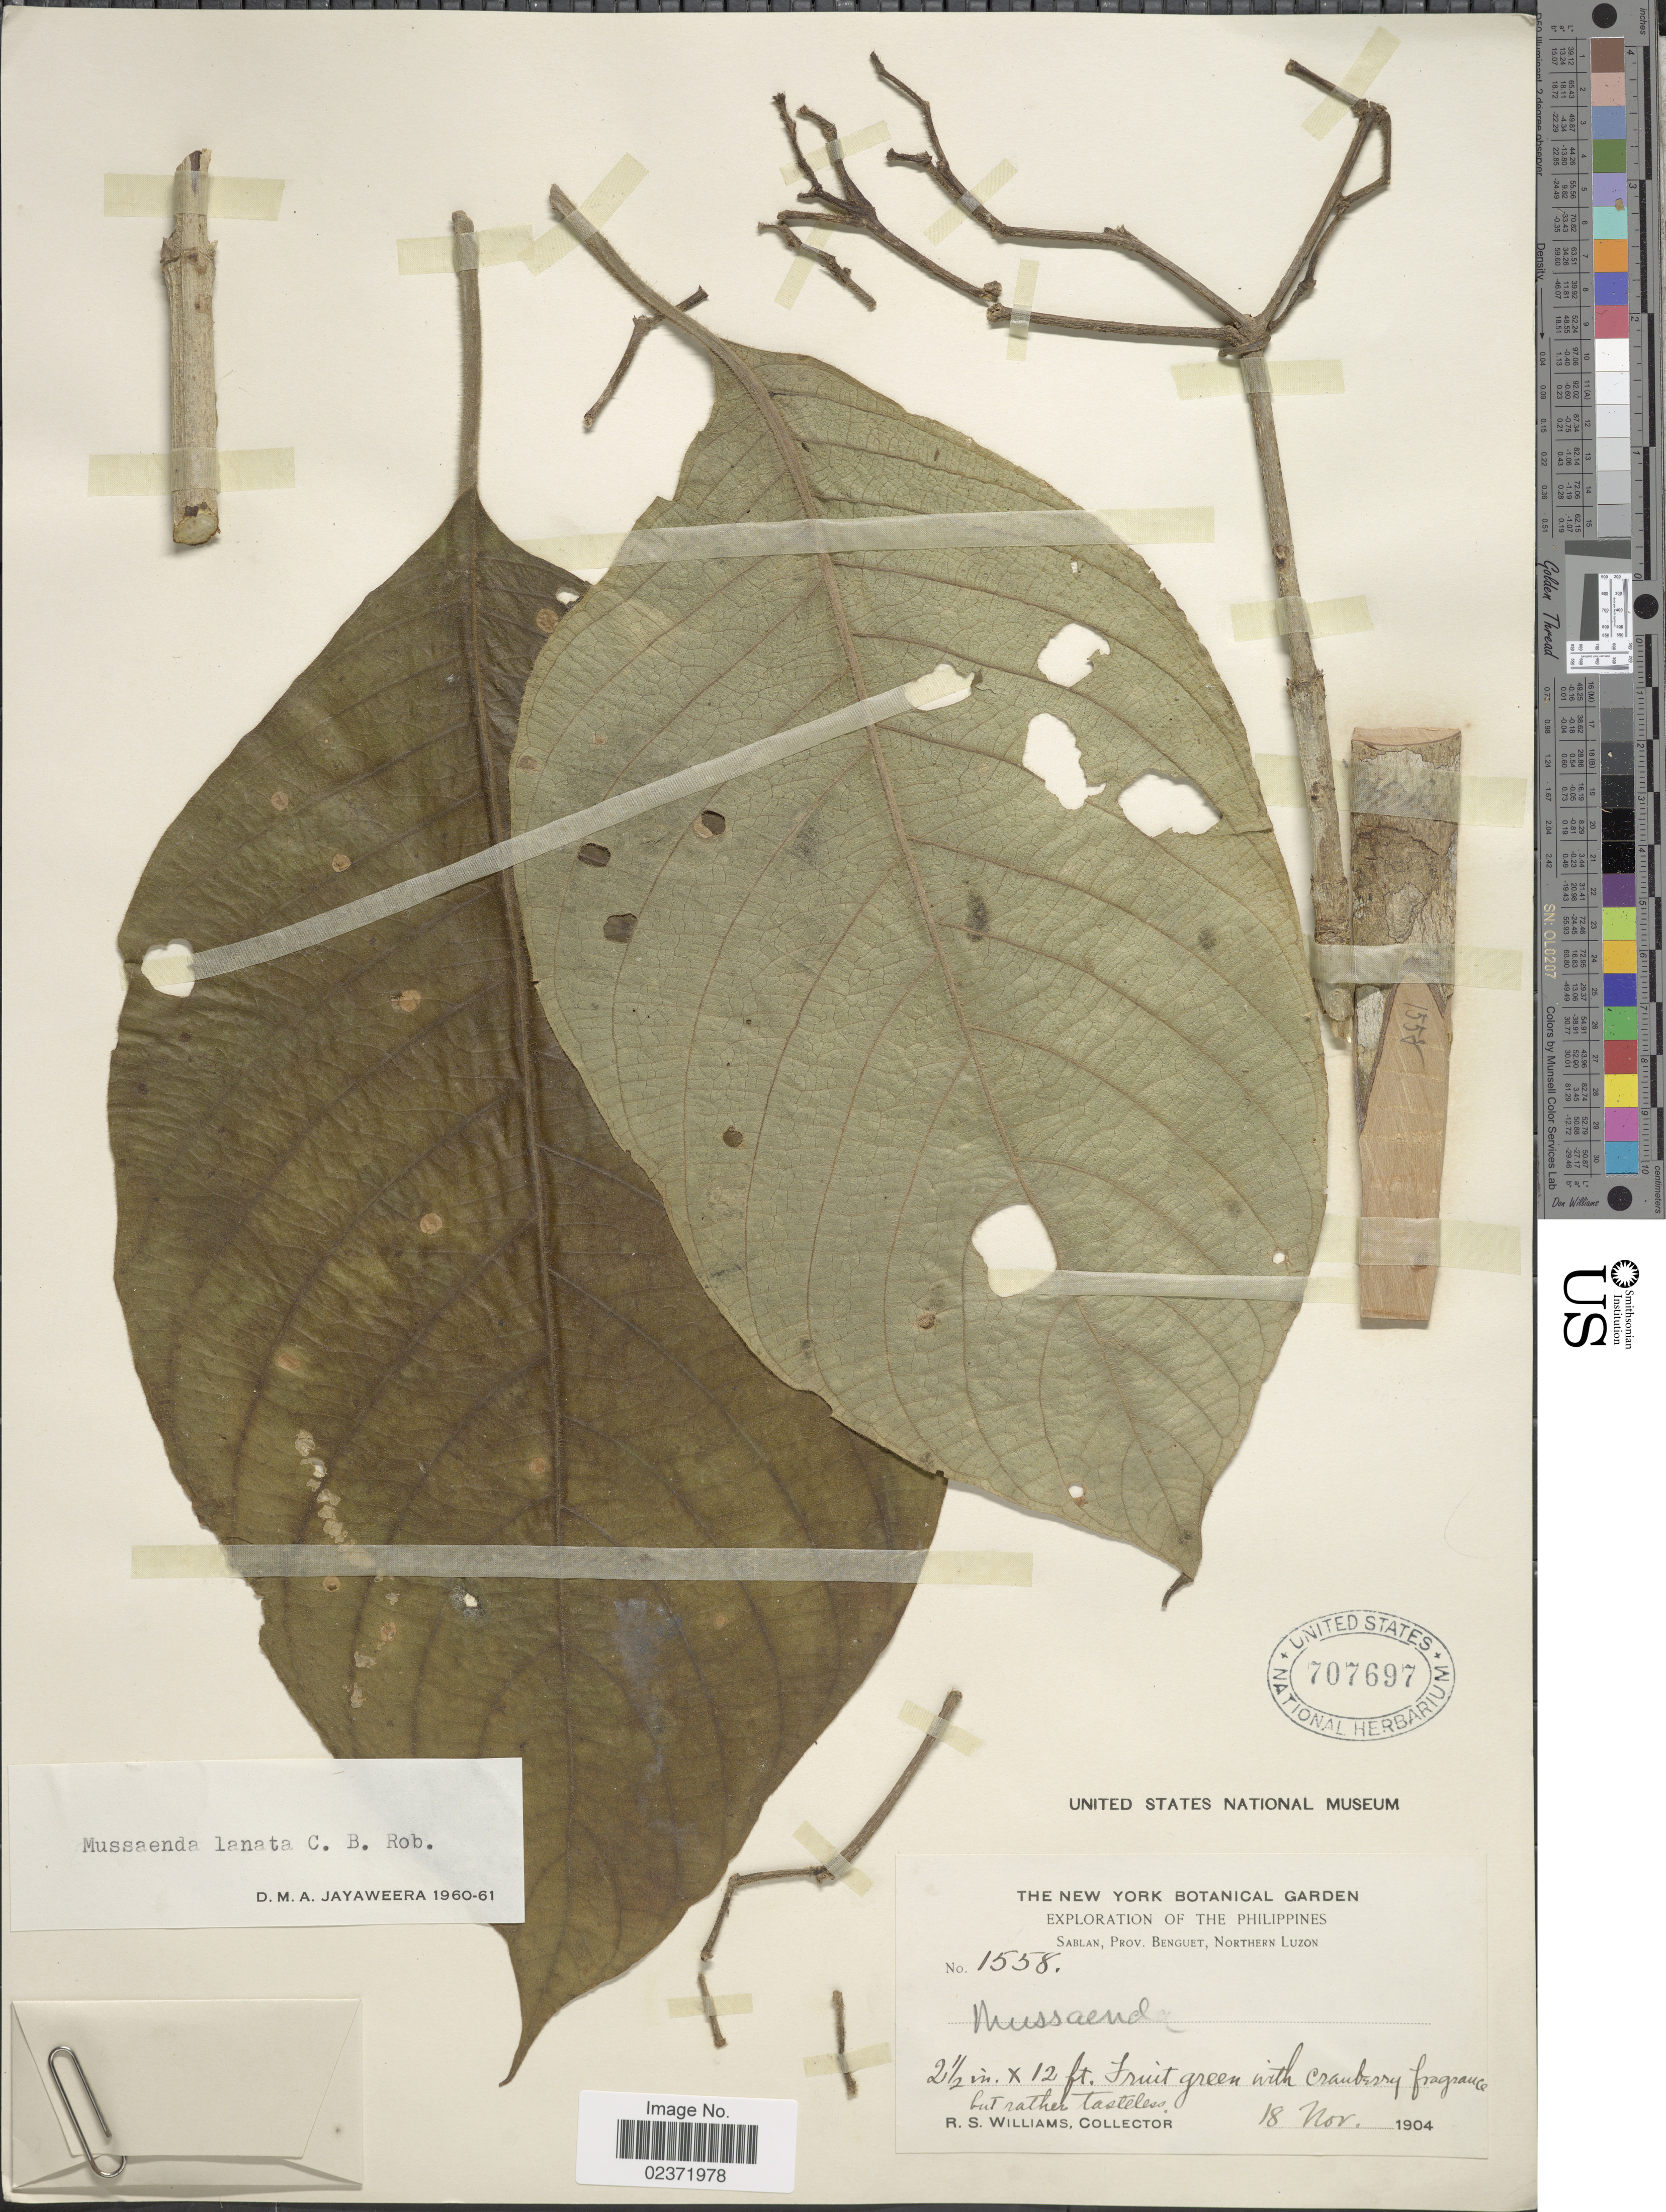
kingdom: Plantae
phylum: Tracheophyta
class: Magnoliopsida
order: Gentianales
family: Rubiaceae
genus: Mussaenda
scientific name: Mussaenda lanata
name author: C.B. Rob.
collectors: R. S. Williams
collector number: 1558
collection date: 1904-11-18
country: Philippines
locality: Sablan, Prov. Benguet, Northern Luzon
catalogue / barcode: US 707697